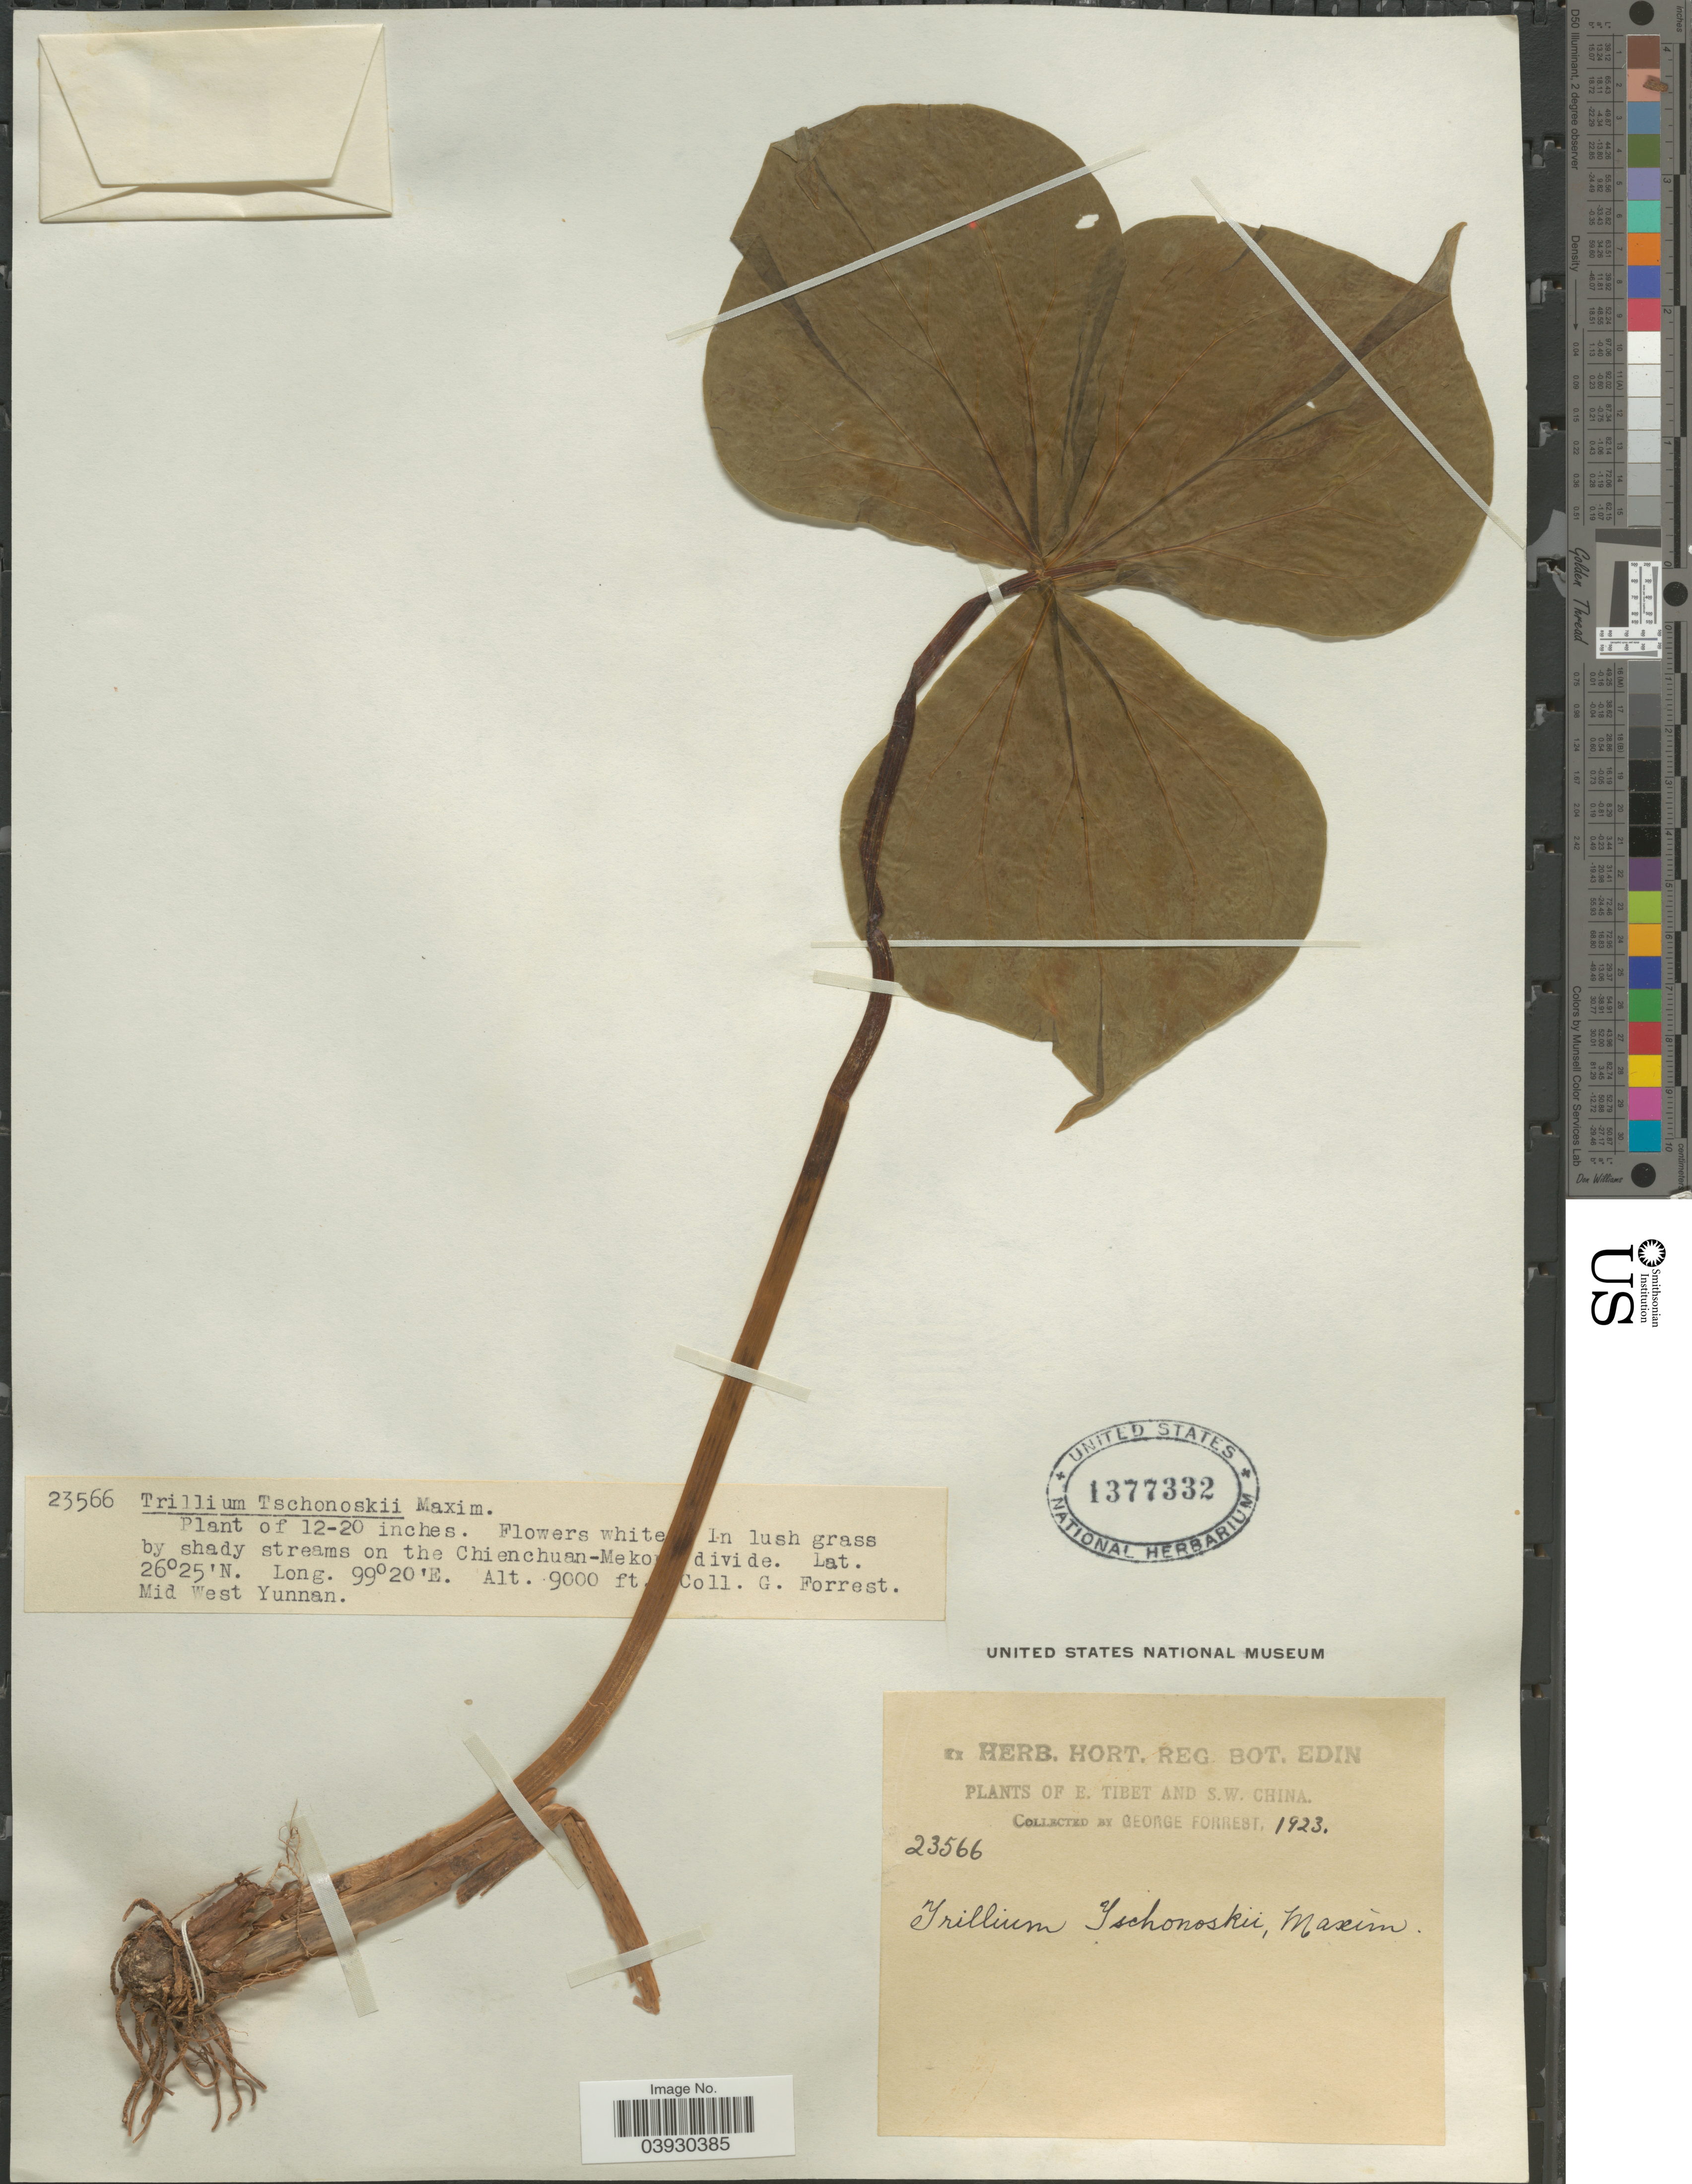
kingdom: Plantae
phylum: Tracheophyta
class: Liliopsida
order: Liliales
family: Melanthiaceae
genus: Trillium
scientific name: Trillium tschonoskii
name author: Maxim.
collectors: G. Forrest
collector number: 23566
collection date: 1923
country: China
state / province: Yunnan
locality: On the Chienchuan-Meko [illegible text] divide. Mid West Yunnan.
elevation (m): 2743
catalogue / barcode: US 1377332